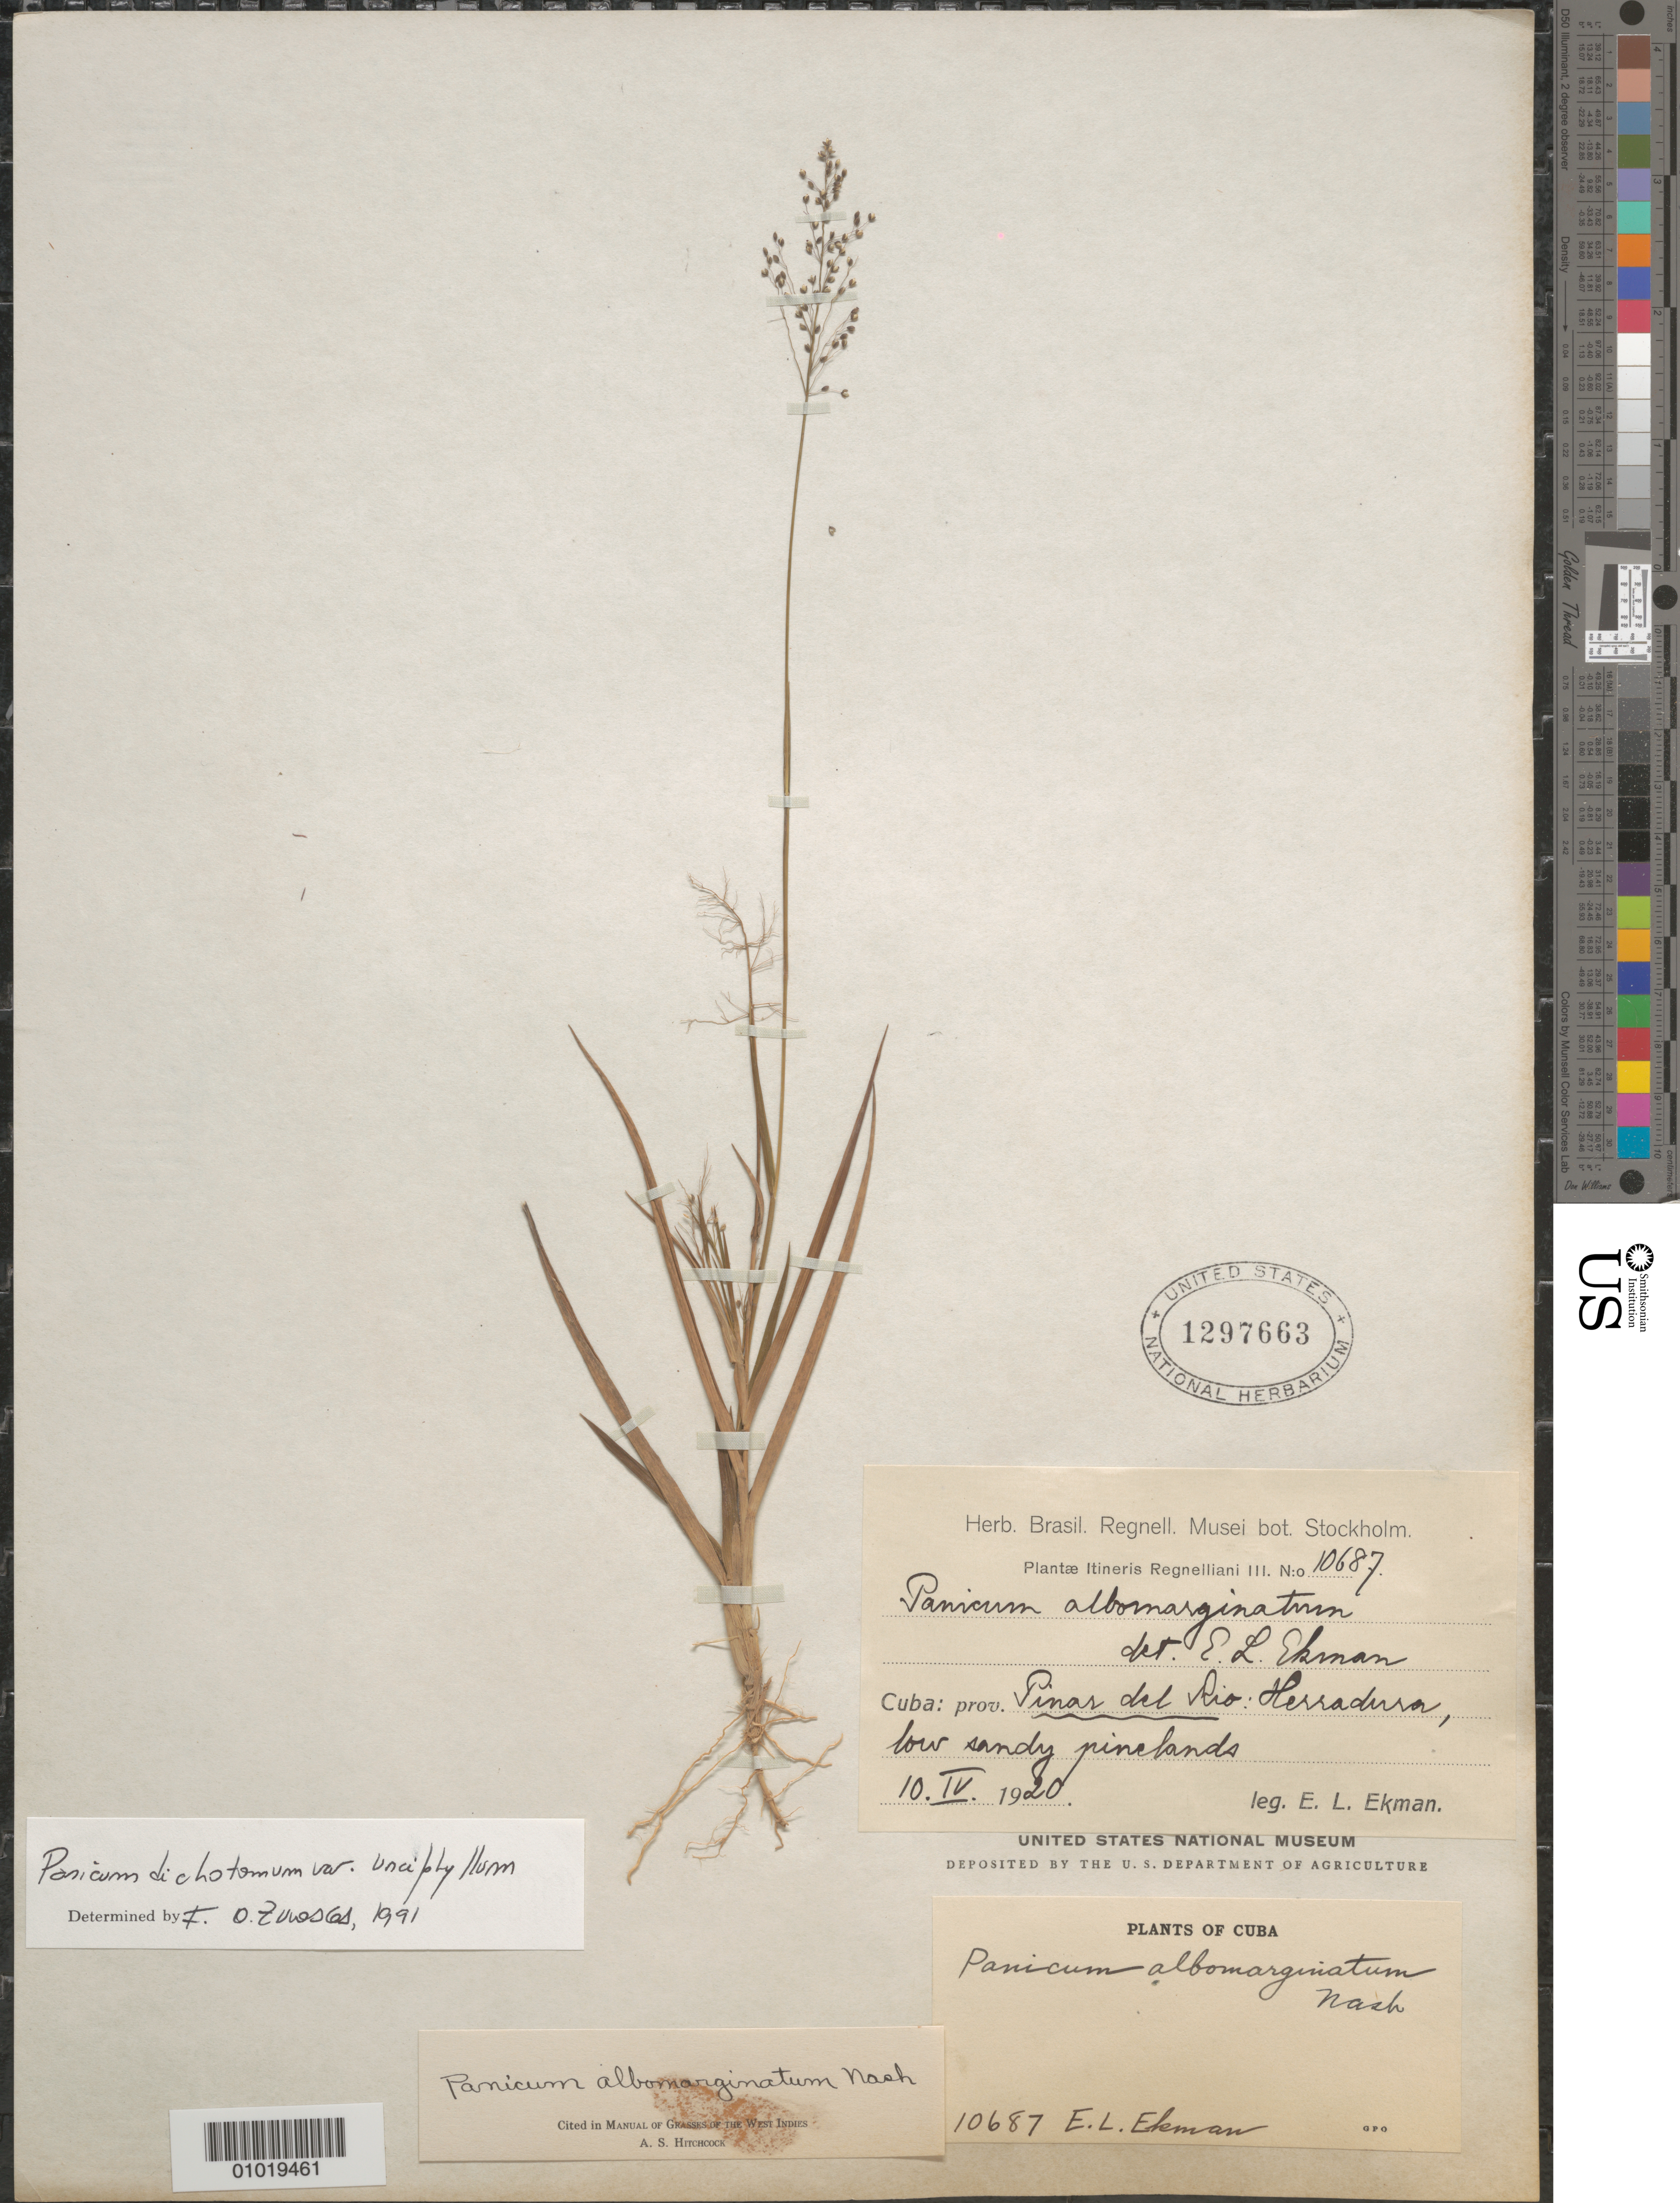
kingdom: Plantae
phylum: Tracheophyta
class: Liliopsida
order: Poales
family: Poaceae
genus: Panicum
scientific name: Panicum dichotomum var. unciphyllum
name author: (Trin.) Wipff & S.D. Jones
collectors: E. L. Ekman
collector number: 10687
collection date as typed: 10 Apr 1920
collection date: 1920-04-10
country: Cuba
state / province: Pinar del Rio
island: Cuba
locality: Herradura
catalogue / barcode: US 1297663